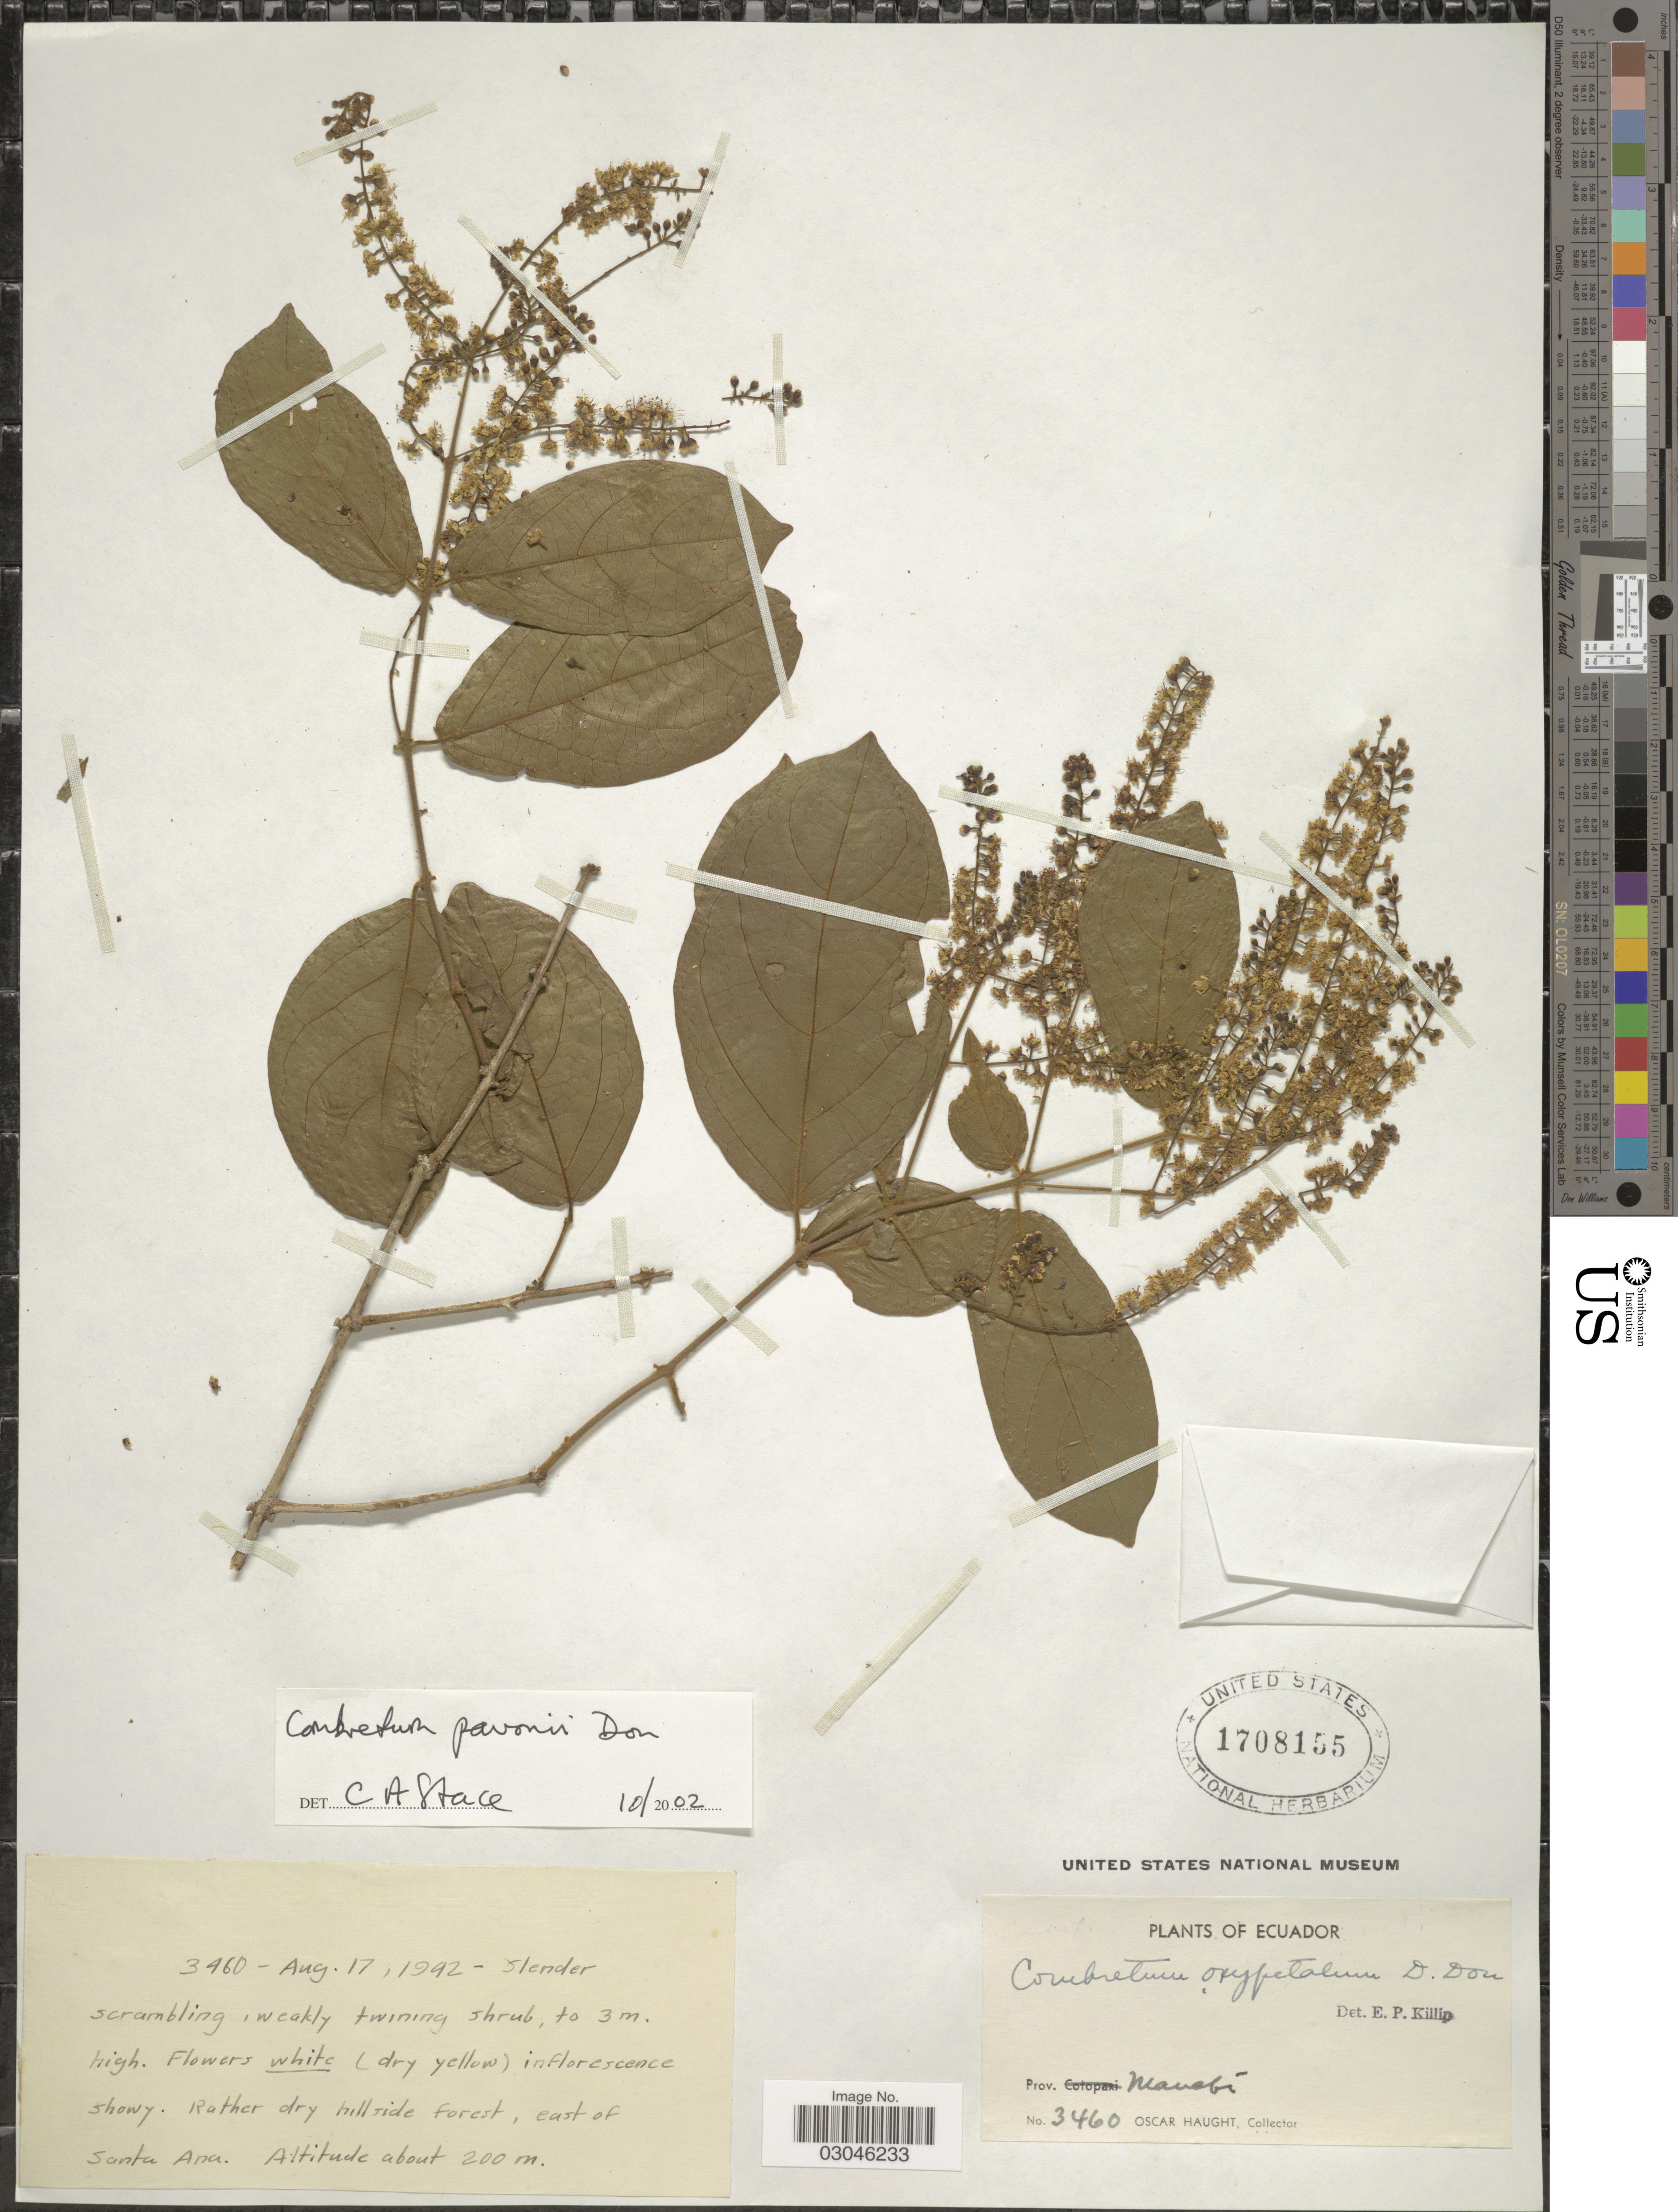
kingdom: Plantae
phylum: Tracheophyta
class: Magnoliopsida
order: Myrtales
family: Combretaceae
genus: Combretum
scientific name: Combretum pavonii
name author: G. Don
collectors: O. L. Haught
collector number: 3460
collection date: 1942-08-17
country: Ecuador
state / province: Manabí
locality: East of Santa Ana.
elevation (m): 200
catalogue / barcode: US 1708155